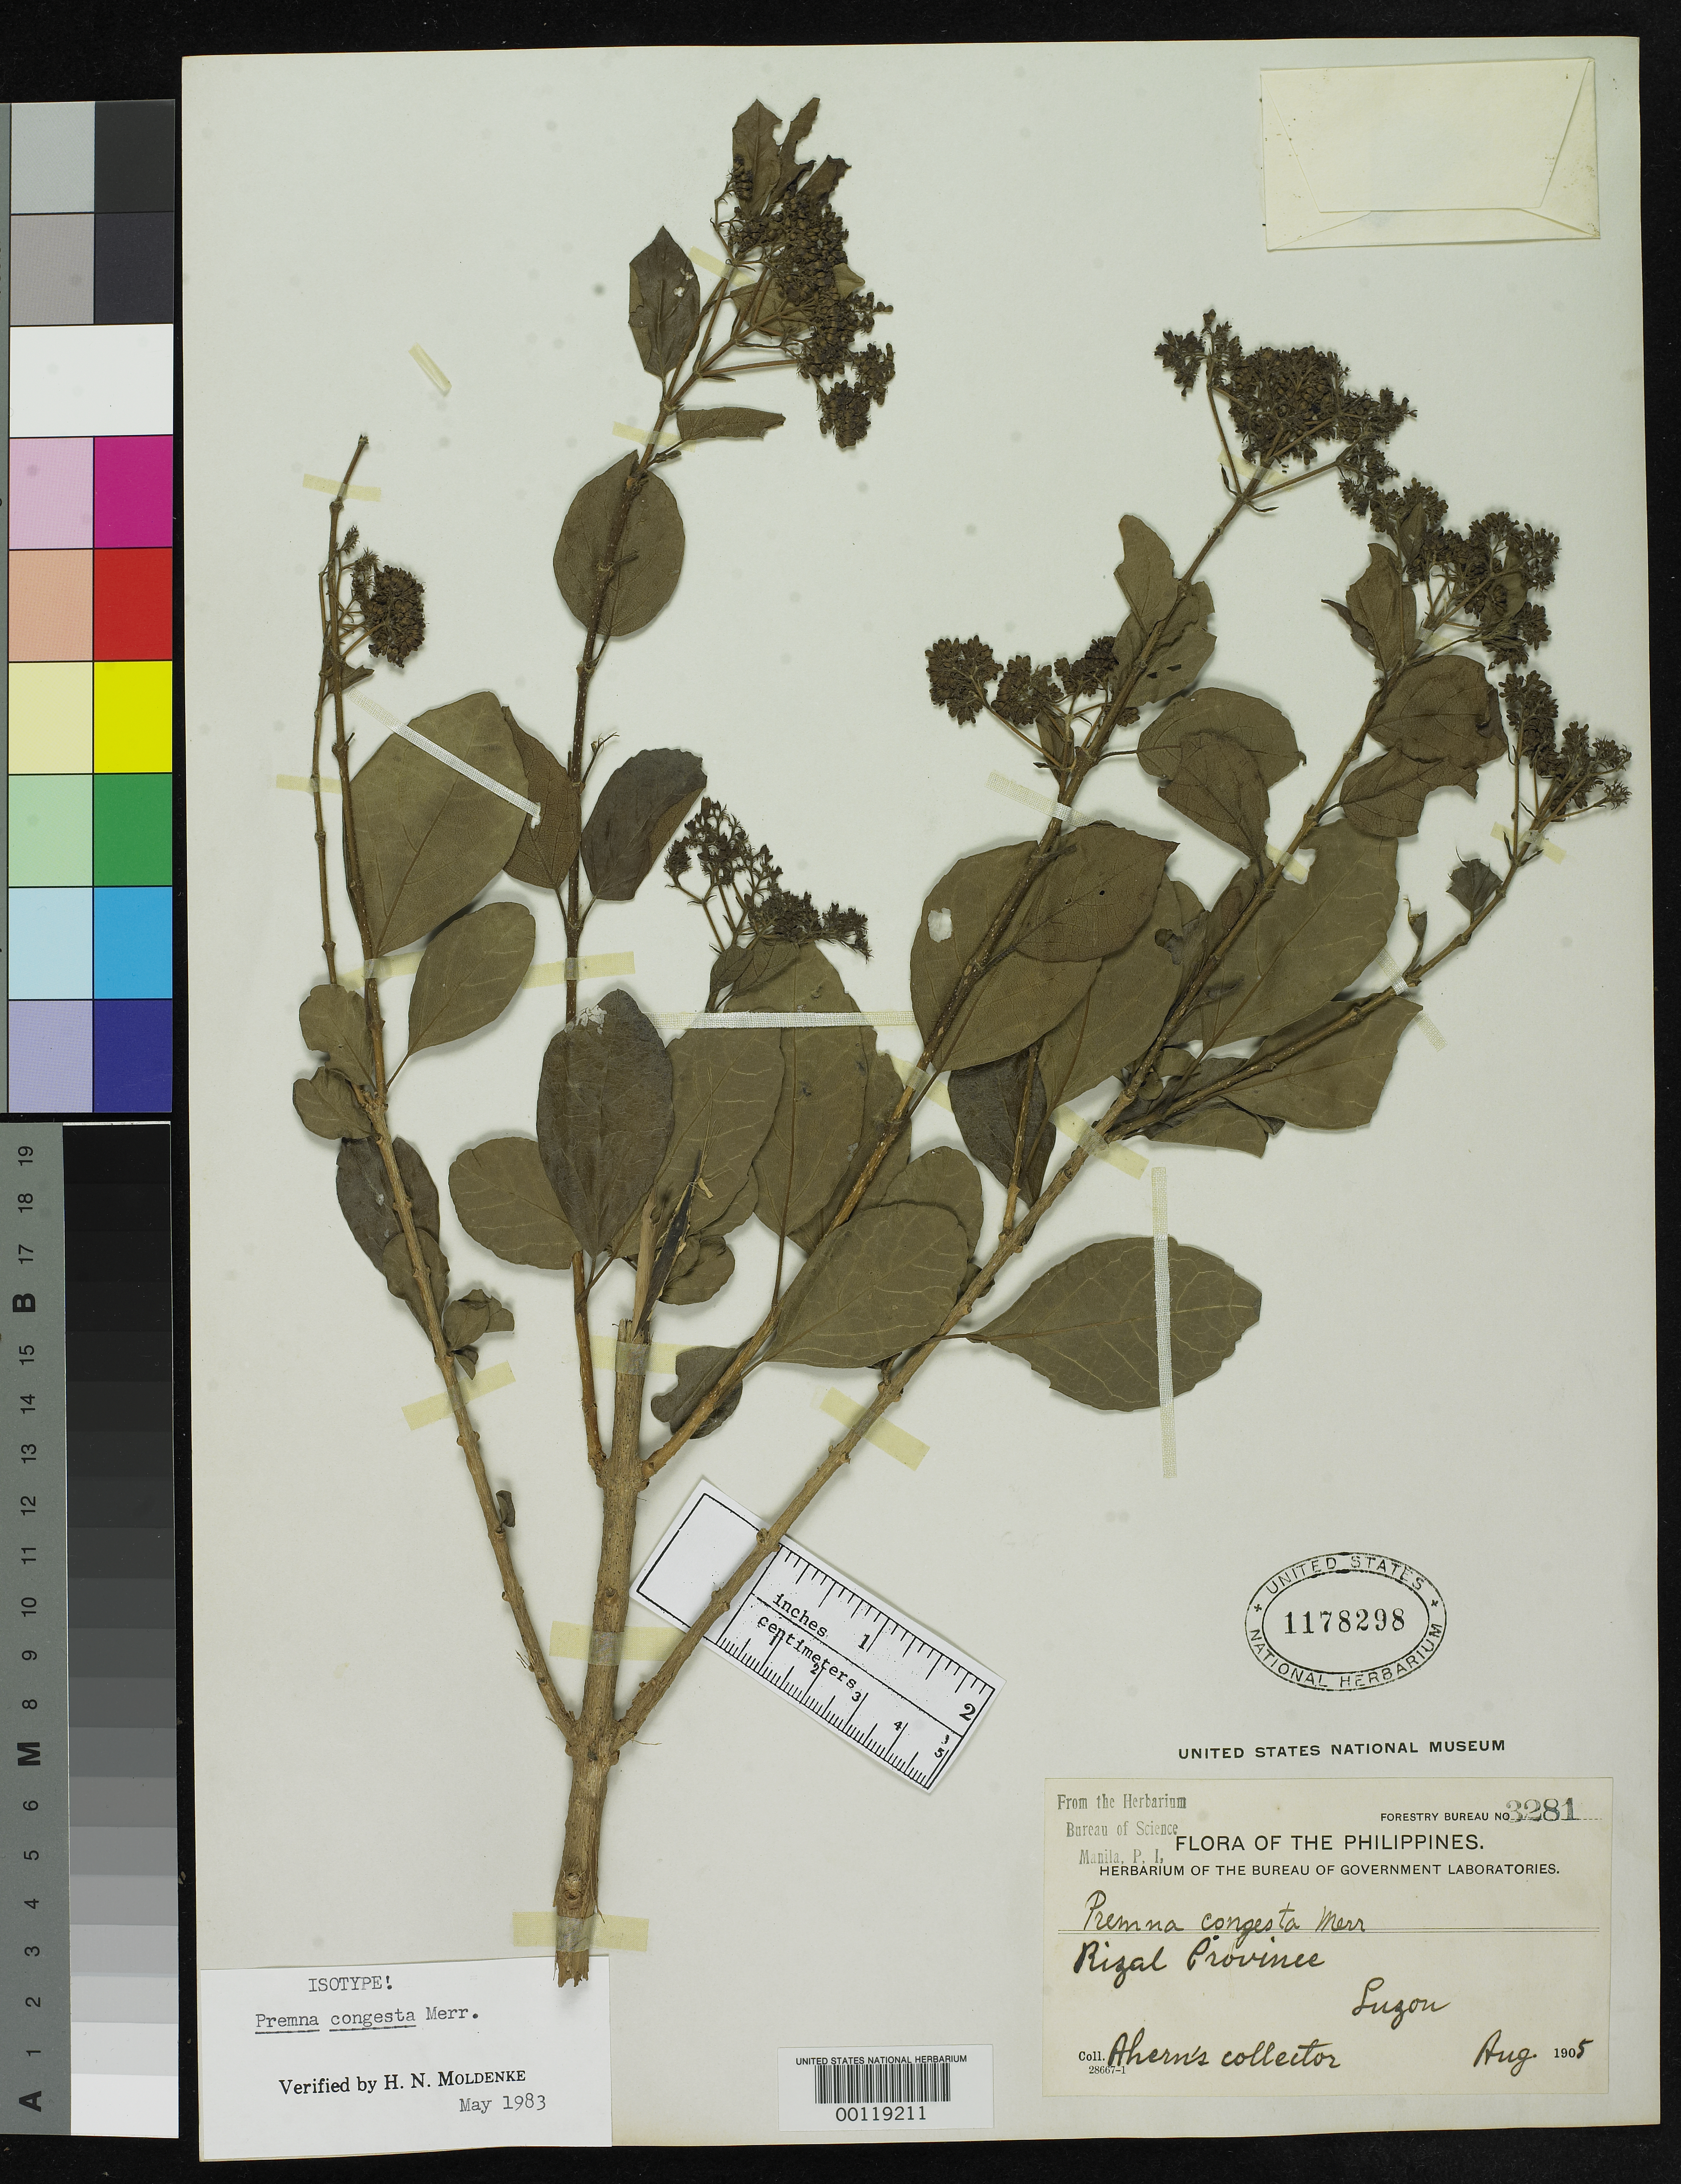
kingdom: Plantae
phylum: Tracheophyta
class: Magnoliopsida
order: Lamiales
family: Lamiaceae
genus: Premna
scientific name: Premna congesta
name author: Merr.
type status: Isotype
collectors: Ahern's collector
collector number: For. Bur. 3281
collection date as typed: Aug 1905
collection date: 1905-08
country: Philippines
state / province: Calabarzon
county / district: Rizal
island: Luzon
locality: Bosoboso.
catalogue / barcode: US 1178298